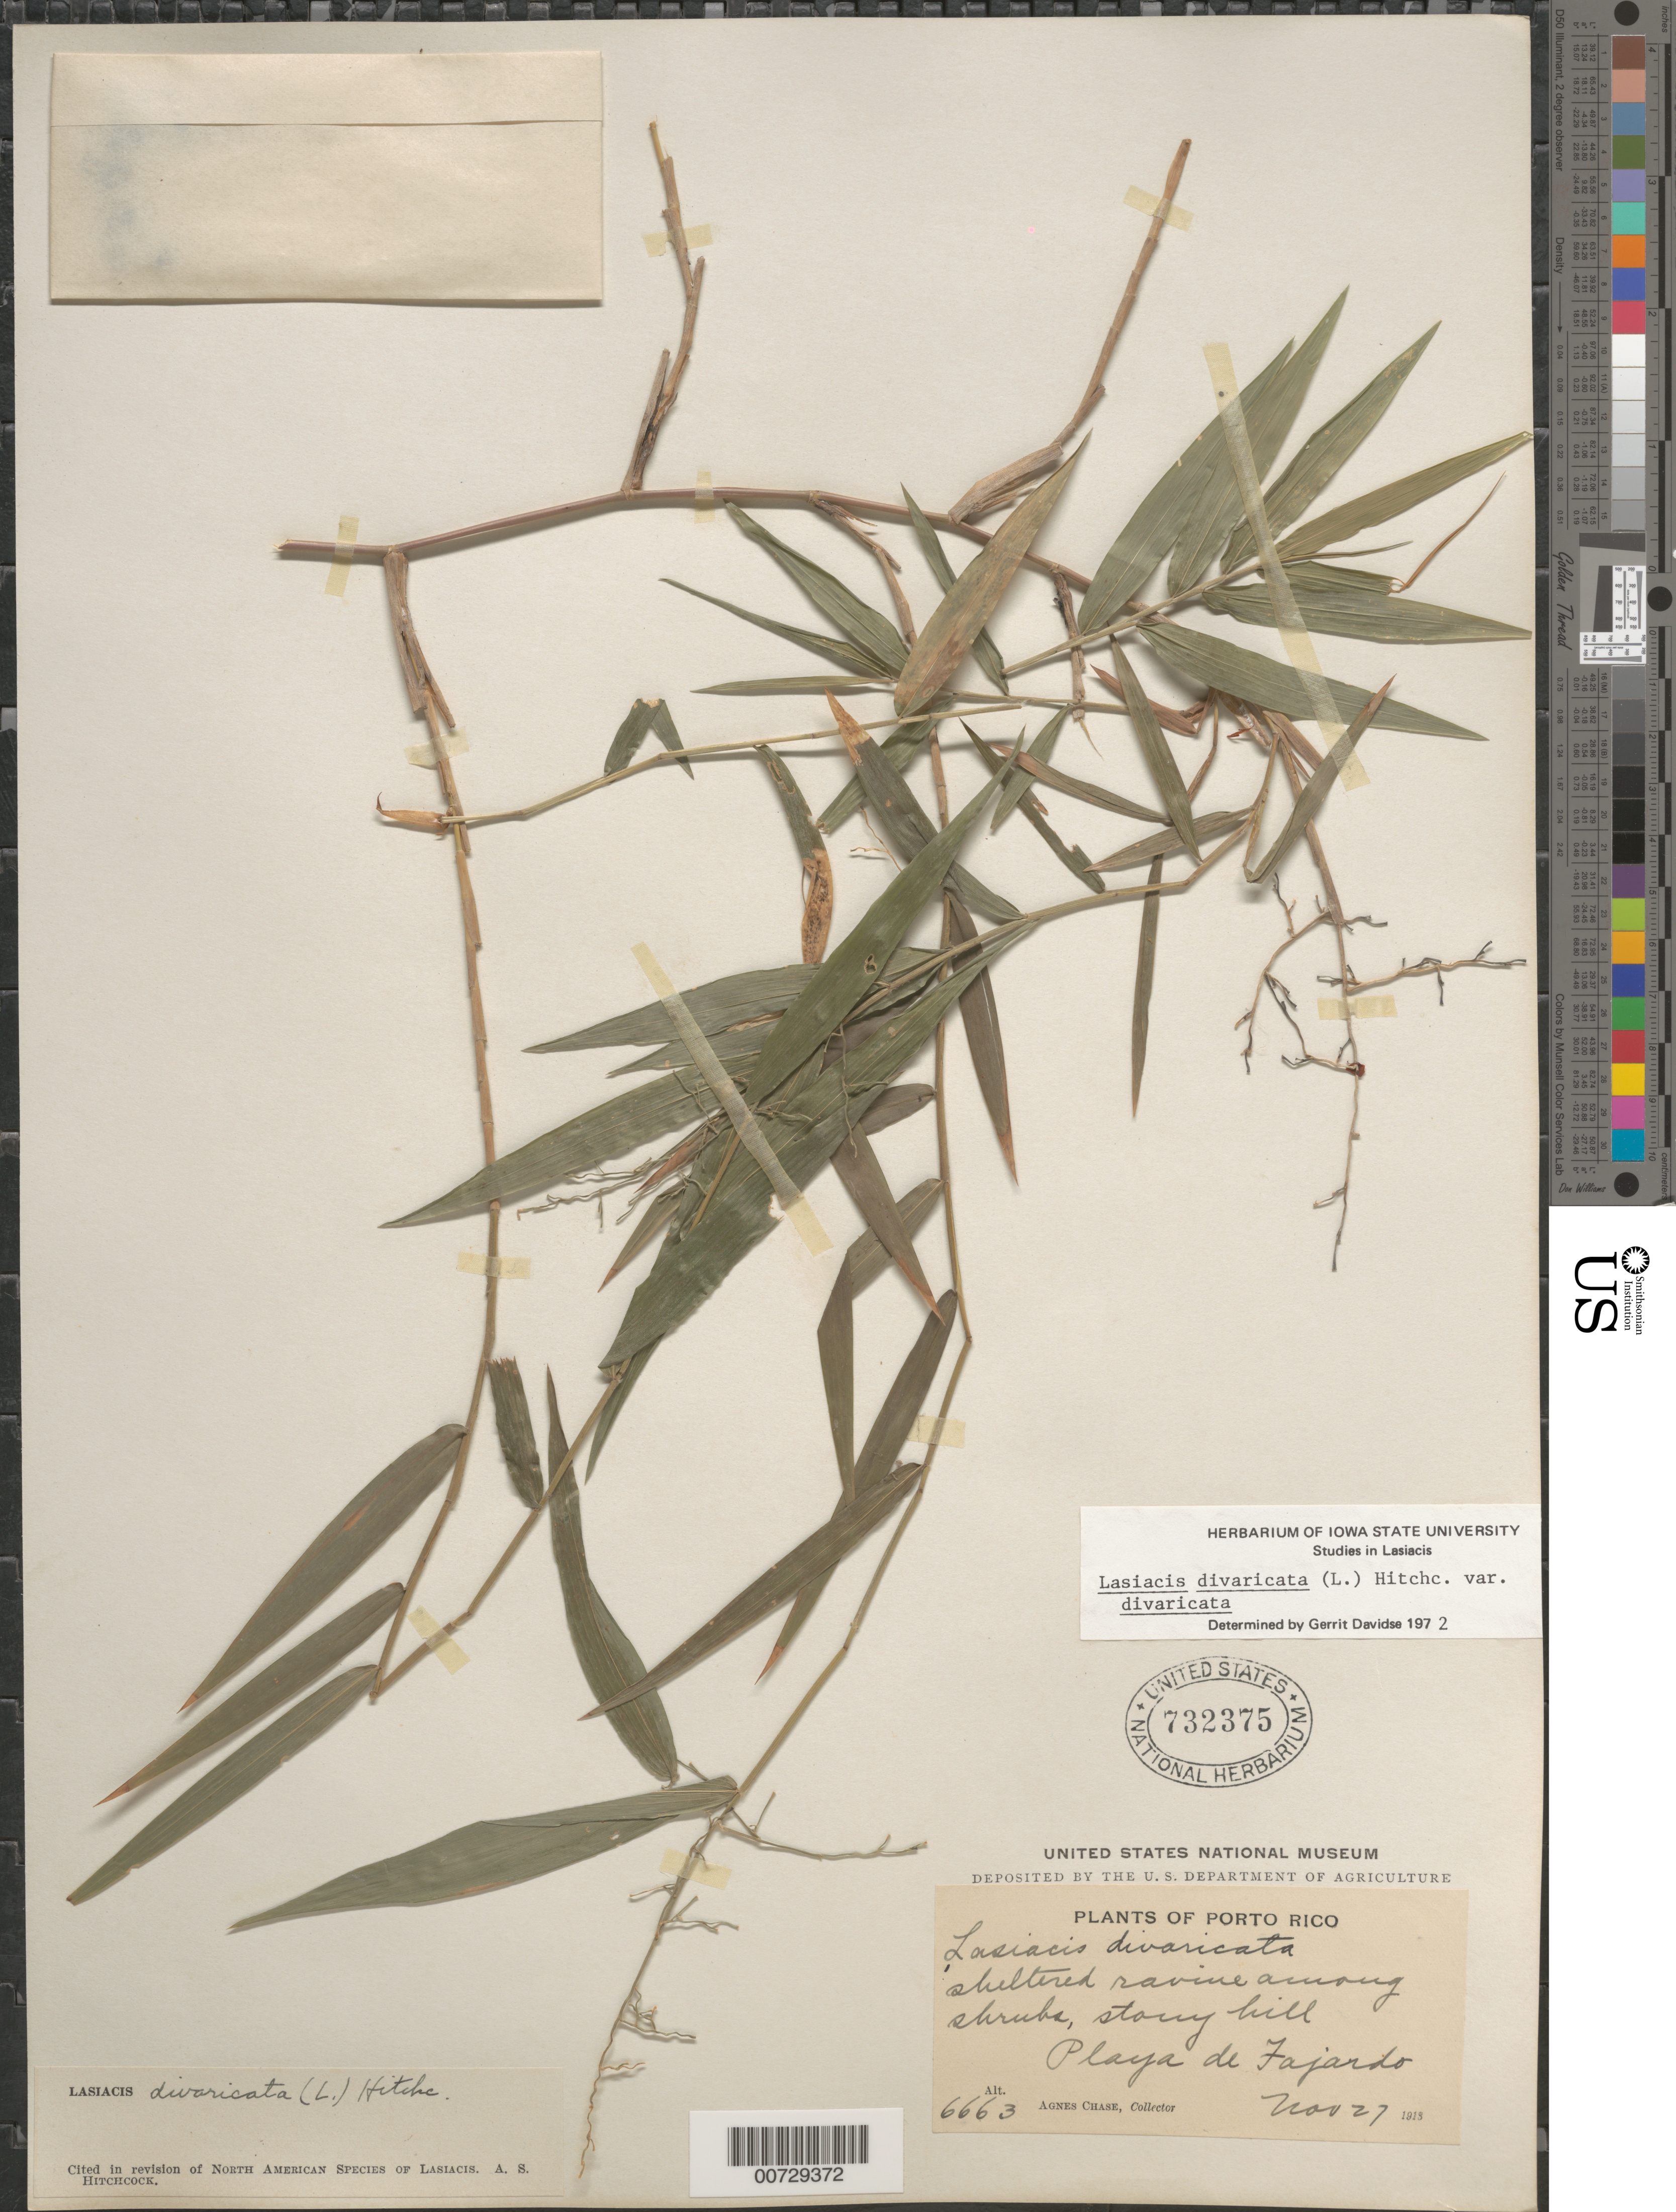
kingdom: Plantae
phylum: Tracheophyta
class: Liliopsida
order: Poales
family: Poaceae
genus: Lasiacis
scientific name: Lasiacis divaricata var. divaricata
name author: (L.) Hitchc.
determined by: Davidse, Gerrit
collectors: A. Chase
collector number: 6663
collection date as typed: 27 Nov 1913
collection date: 1913-11-27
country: Puerto Rico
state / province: Fajardo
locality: Playa de Fajardo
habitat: Stony hill, sheltered ravine among shrubs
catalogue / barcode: US 732375